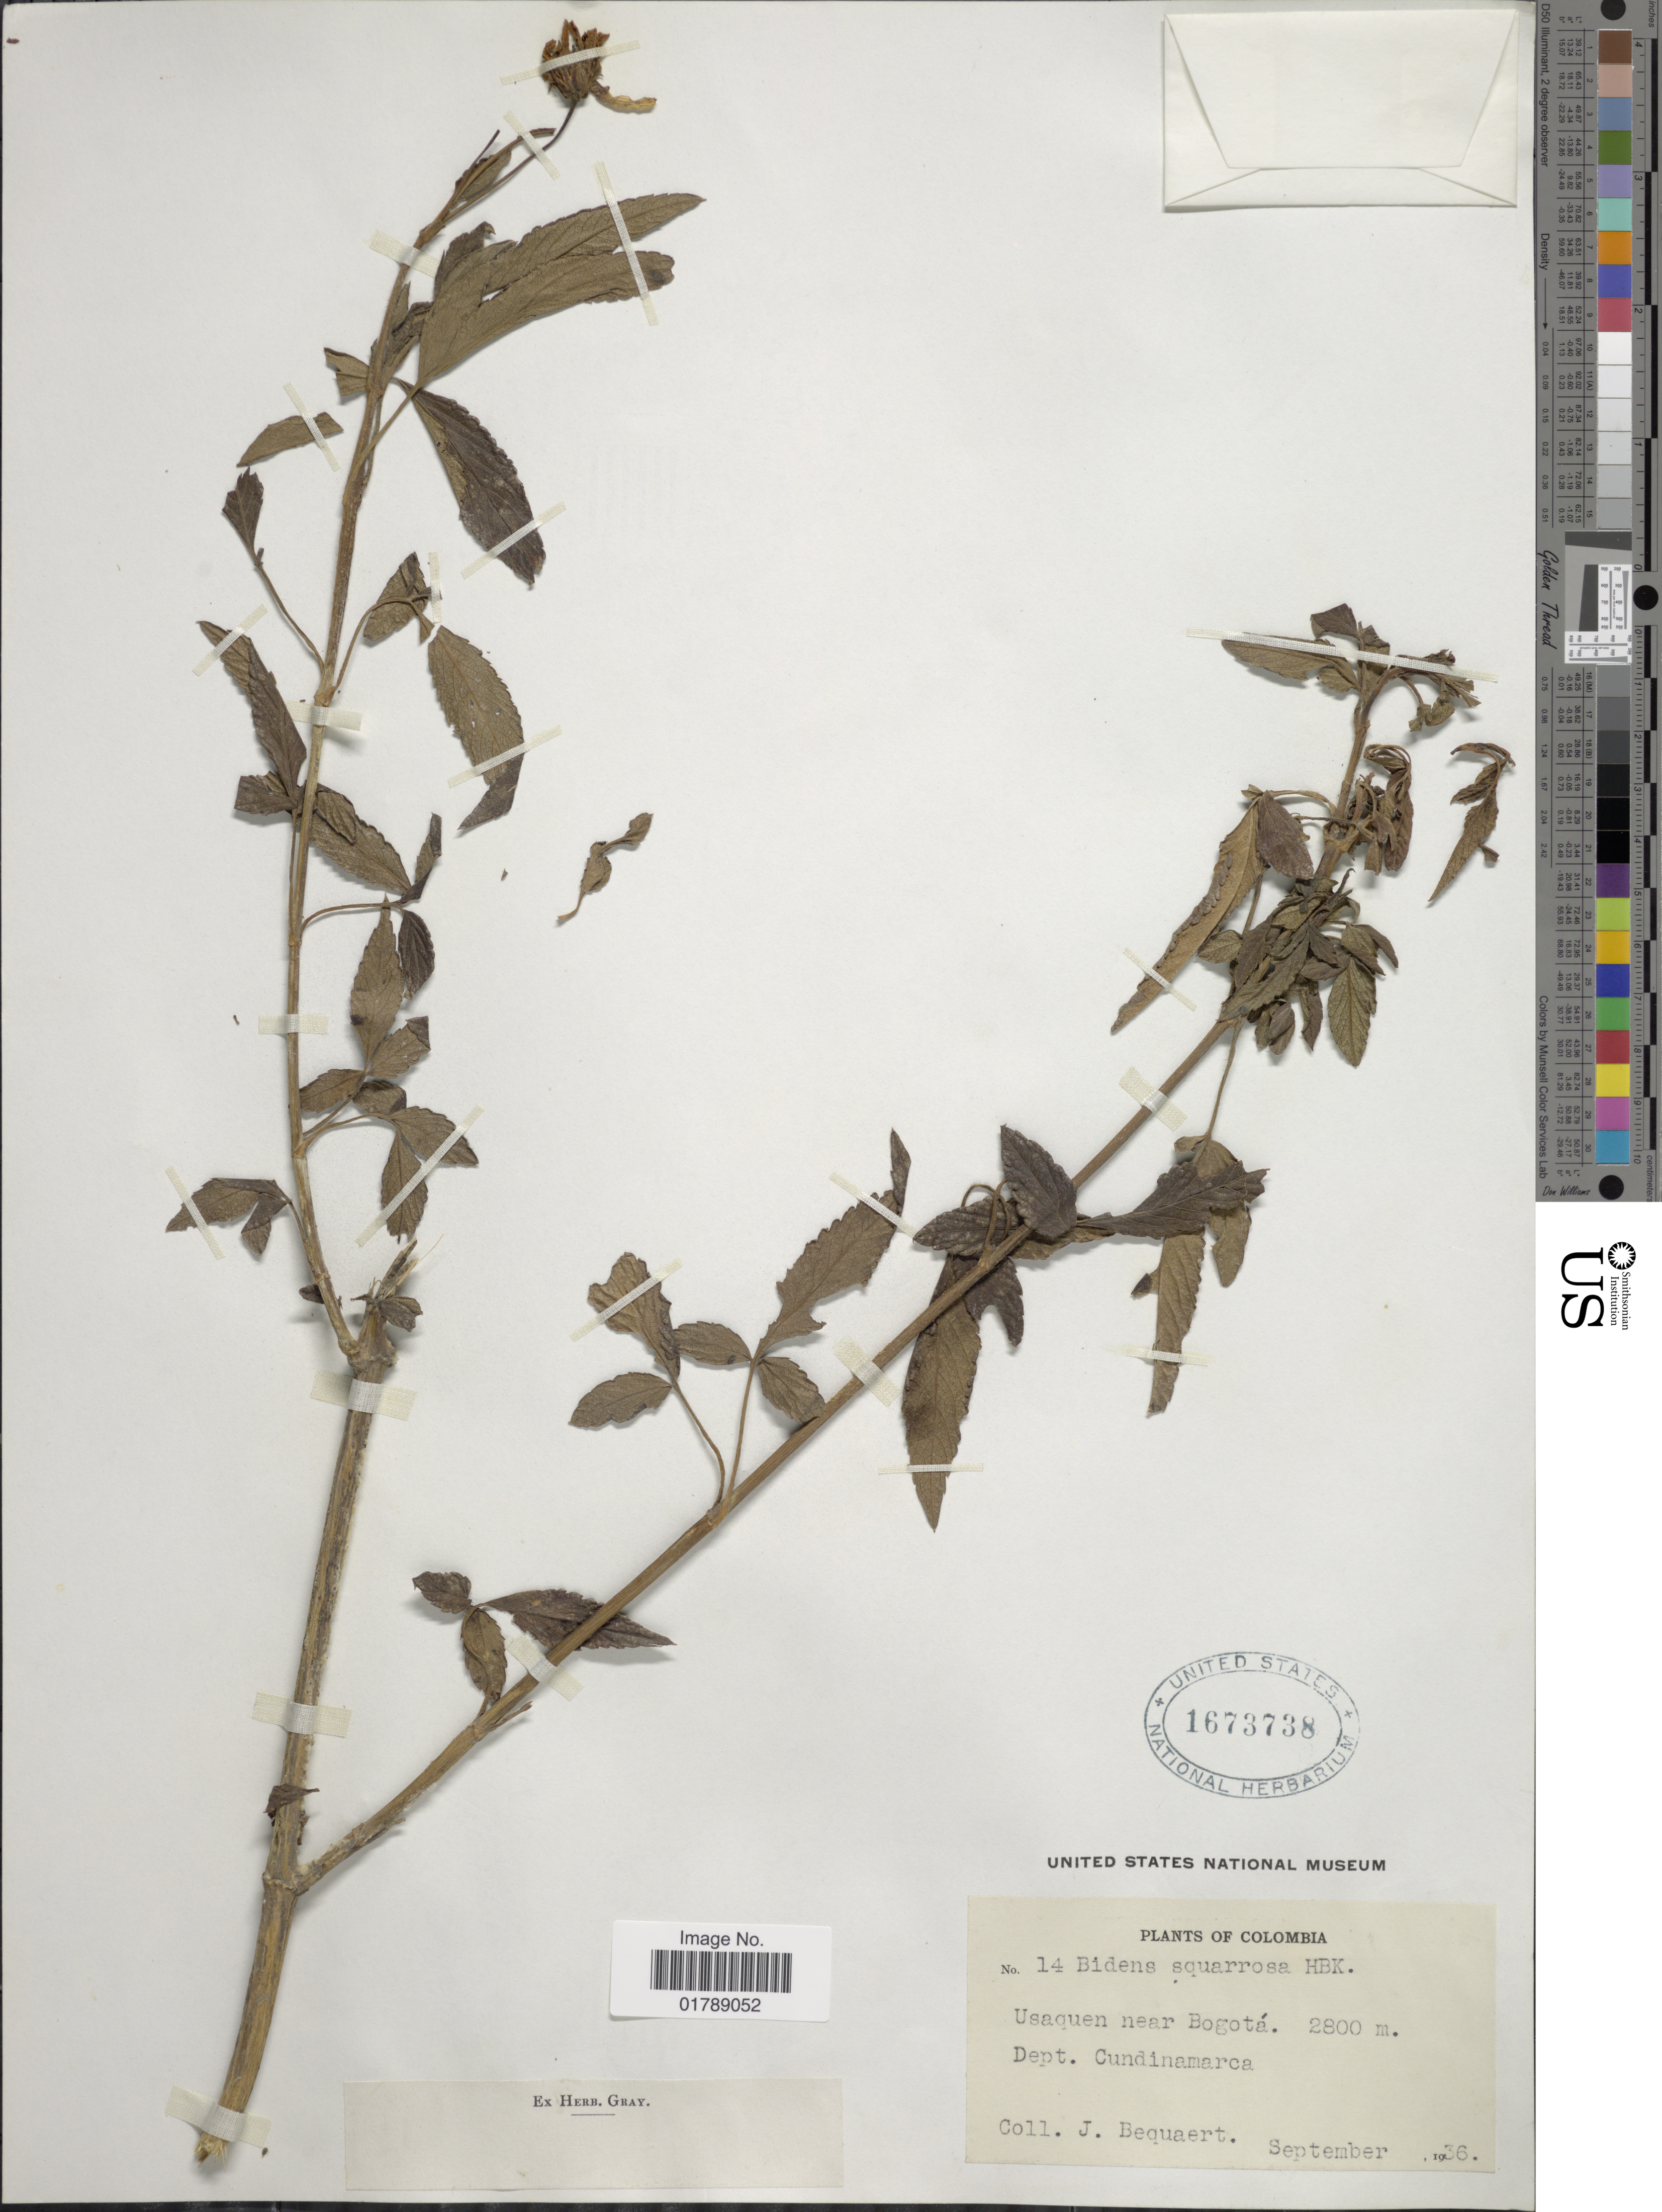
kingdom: Plantae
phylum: Tracheophyta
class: Magnoliopsida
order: Asterales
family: Asteraceae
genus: Bidens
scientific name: Bidens rubifolia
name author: Kunth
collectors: J. Bequaert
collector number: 14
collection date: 1936-09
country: Colombia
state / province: Cundinamarca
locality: Usaquen near Bogotá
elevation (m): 2800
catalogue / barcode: US 1673738